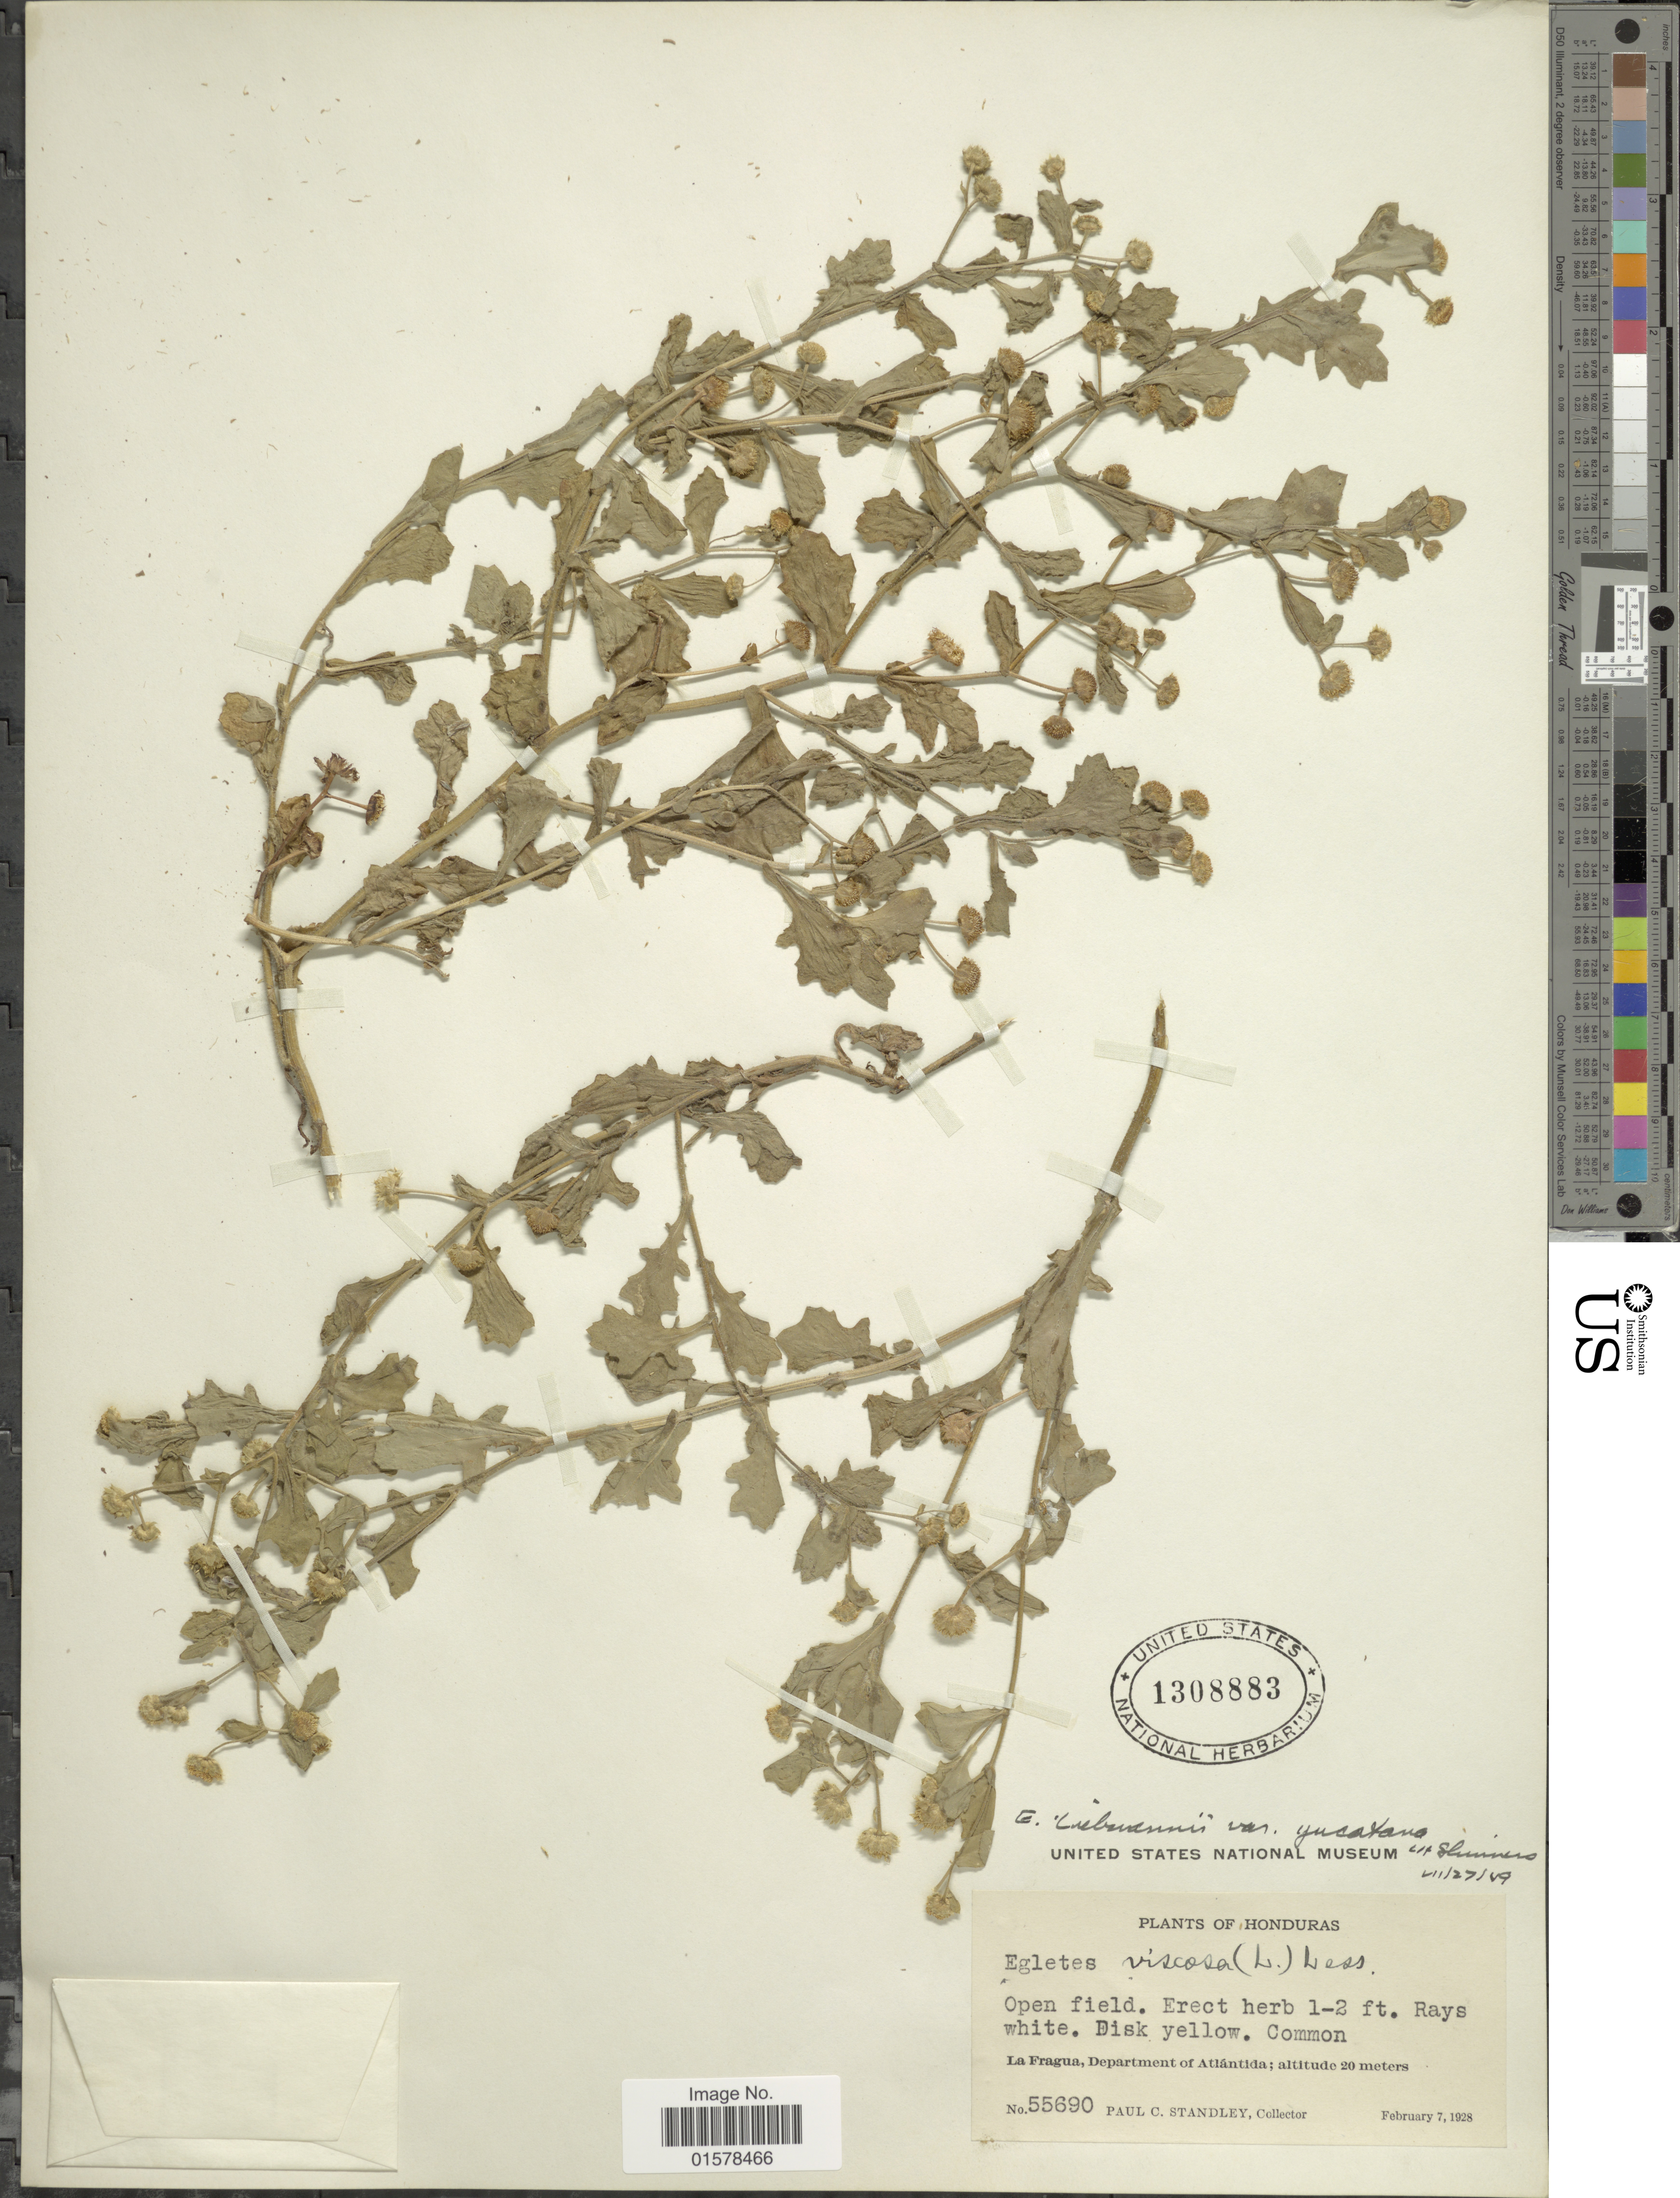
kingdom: Plantae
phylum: Tracheophyta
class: Magnoliopsida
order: Asterales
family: Asteraceae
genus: Egletes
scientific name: Egletes liebmannii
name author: Sch. Bip. ex Hemsl.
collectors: P. C. Standley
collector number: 55690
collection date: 1928-02-07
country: Honduras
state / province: Atlántida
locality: Honduras. Open field. La Fragua, Department of Atlantida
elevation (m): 20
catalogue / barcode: US 1308883